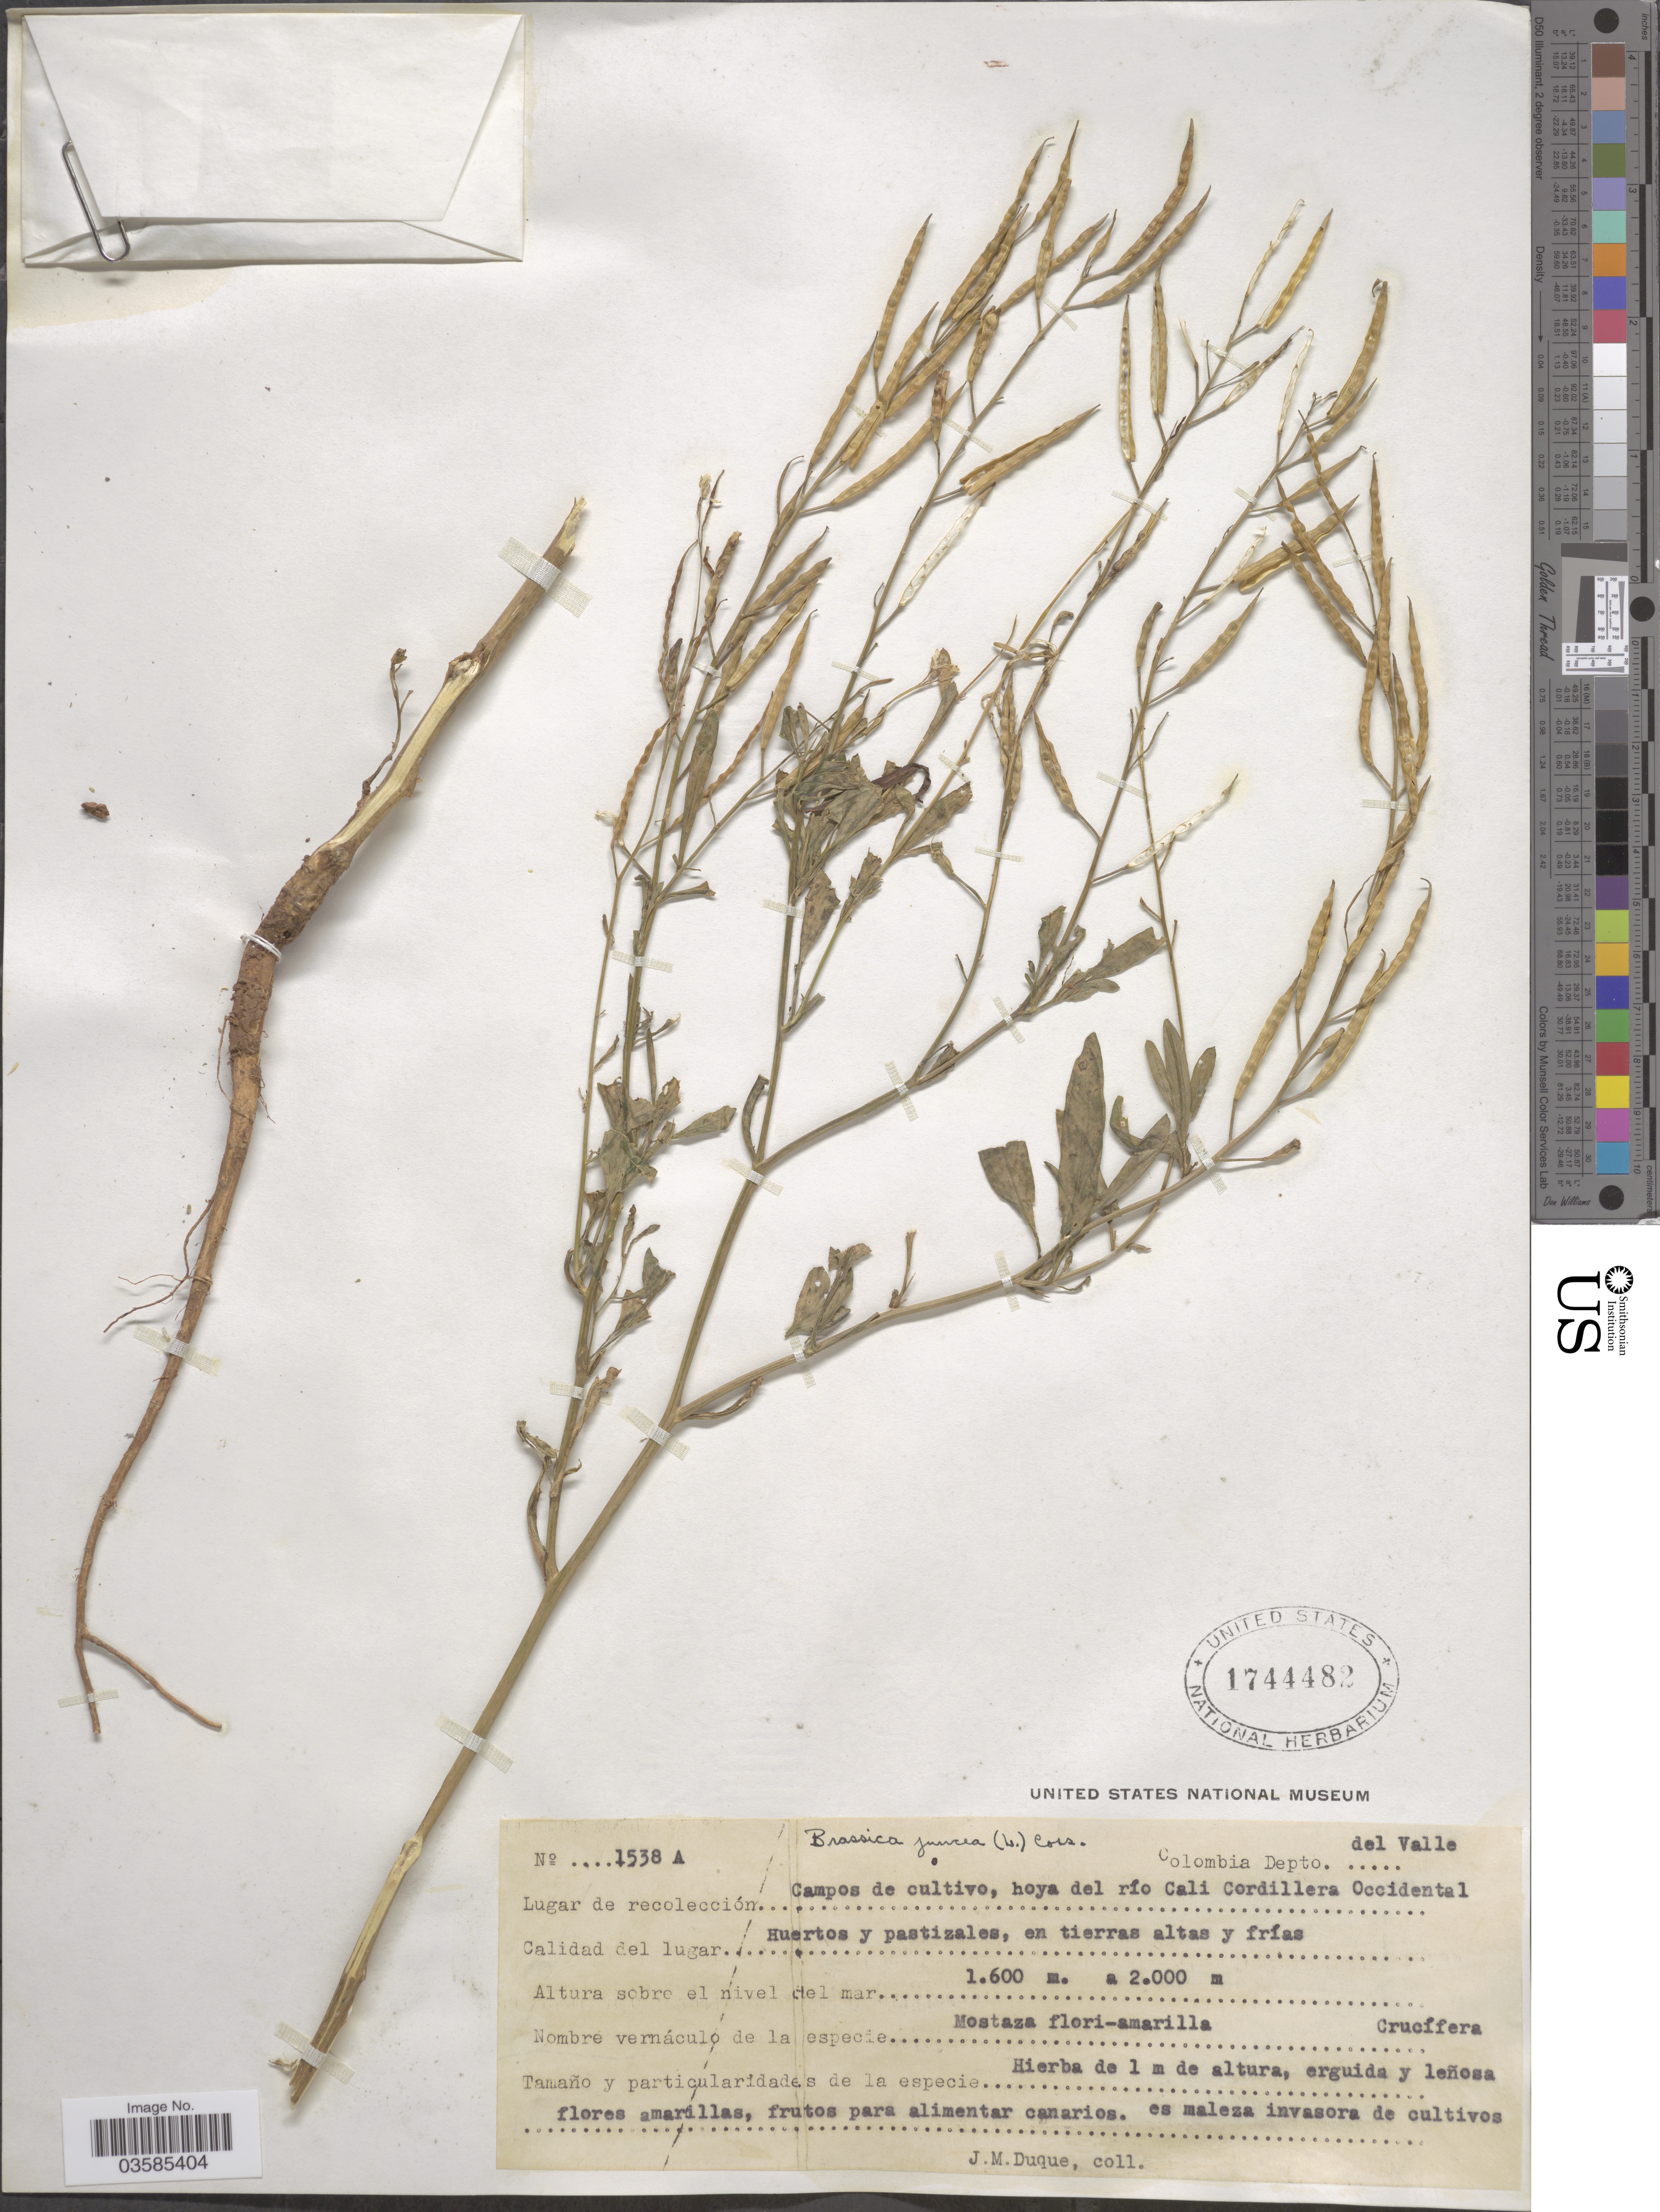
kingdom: Plantae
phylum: Tracheophyta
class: Magnoliopsida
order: Brassicales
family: Brassicaceae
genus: Brassica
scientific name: Brassica juncea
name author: (L.) Czern.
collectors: J. Duque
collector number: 1538A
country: Colombia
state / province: Valle del Cauca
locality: Depto. del Valle. Campos de cultivo, hoya del rfo Cali Cordillera Occidental.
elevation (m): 1600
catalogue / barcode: US 1744482